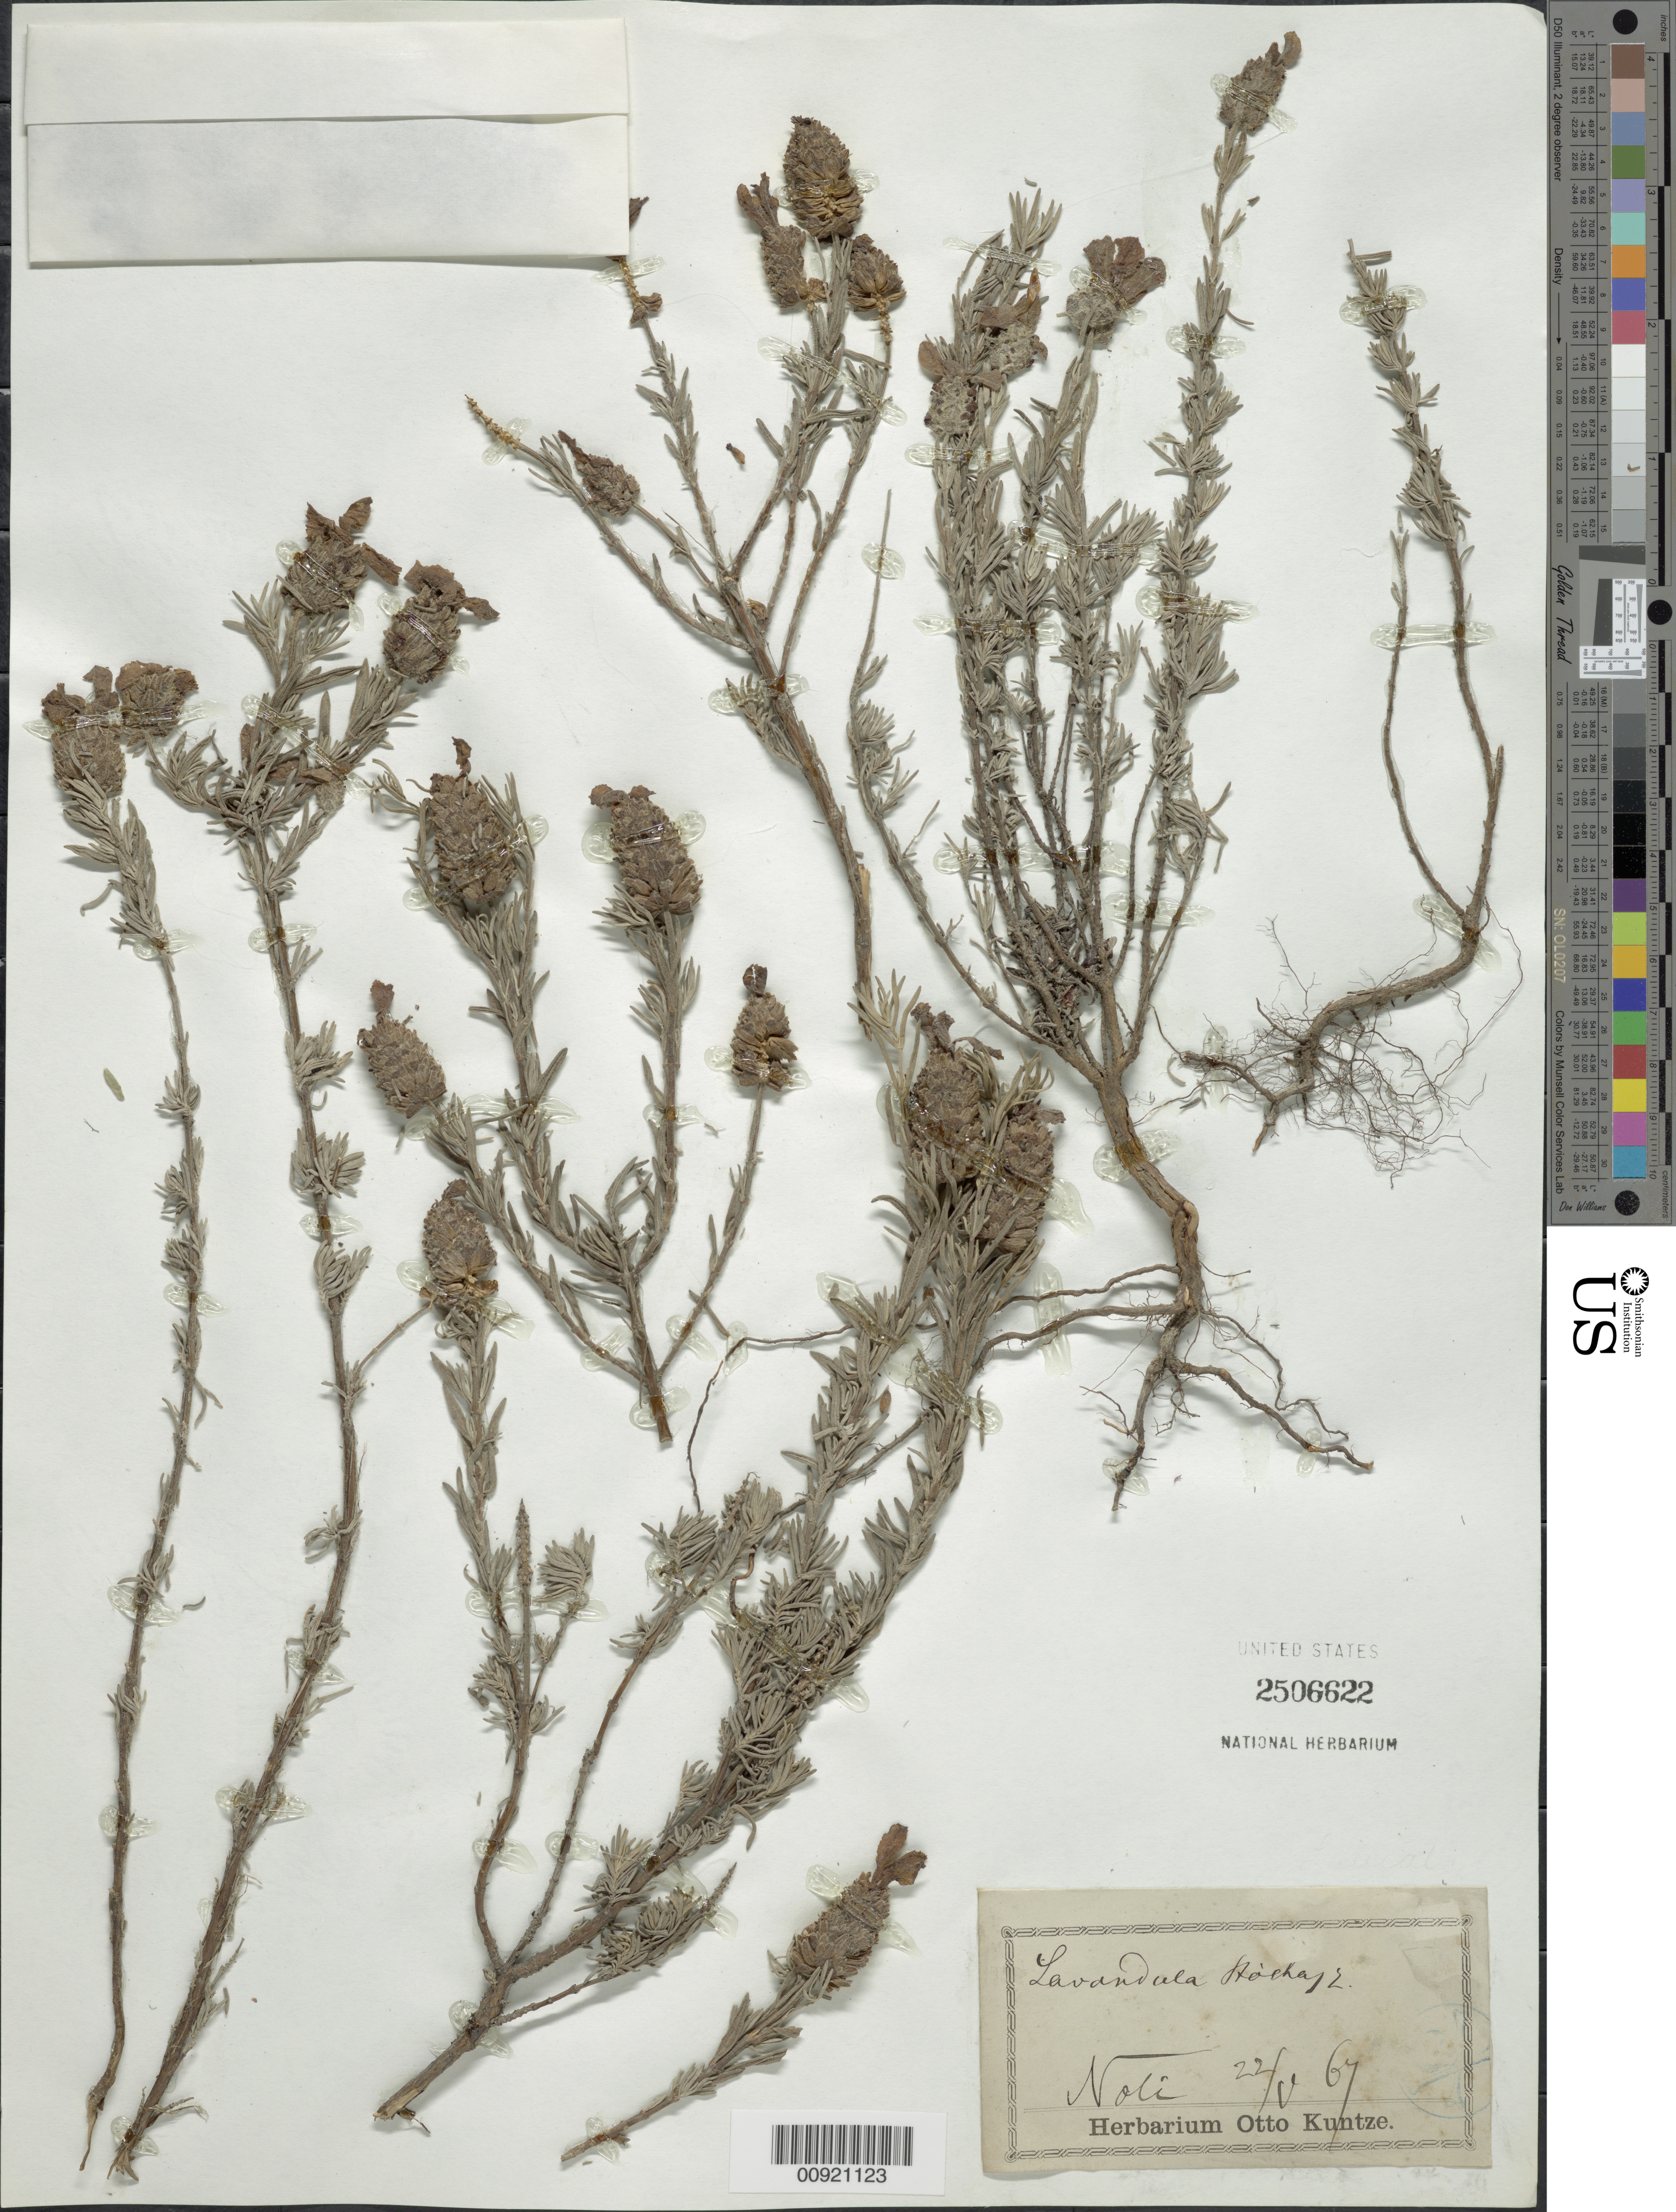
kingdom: Plantae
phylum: Tracheophyta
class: Magnoliopsida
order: Lamiales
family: Lamiaceae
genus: Lavandula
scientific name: Lavandula stoechas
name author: L.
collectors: C.E.O. Kuntze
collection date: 1867-05-22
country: Italy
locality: Noli.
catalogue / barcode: US 2506622